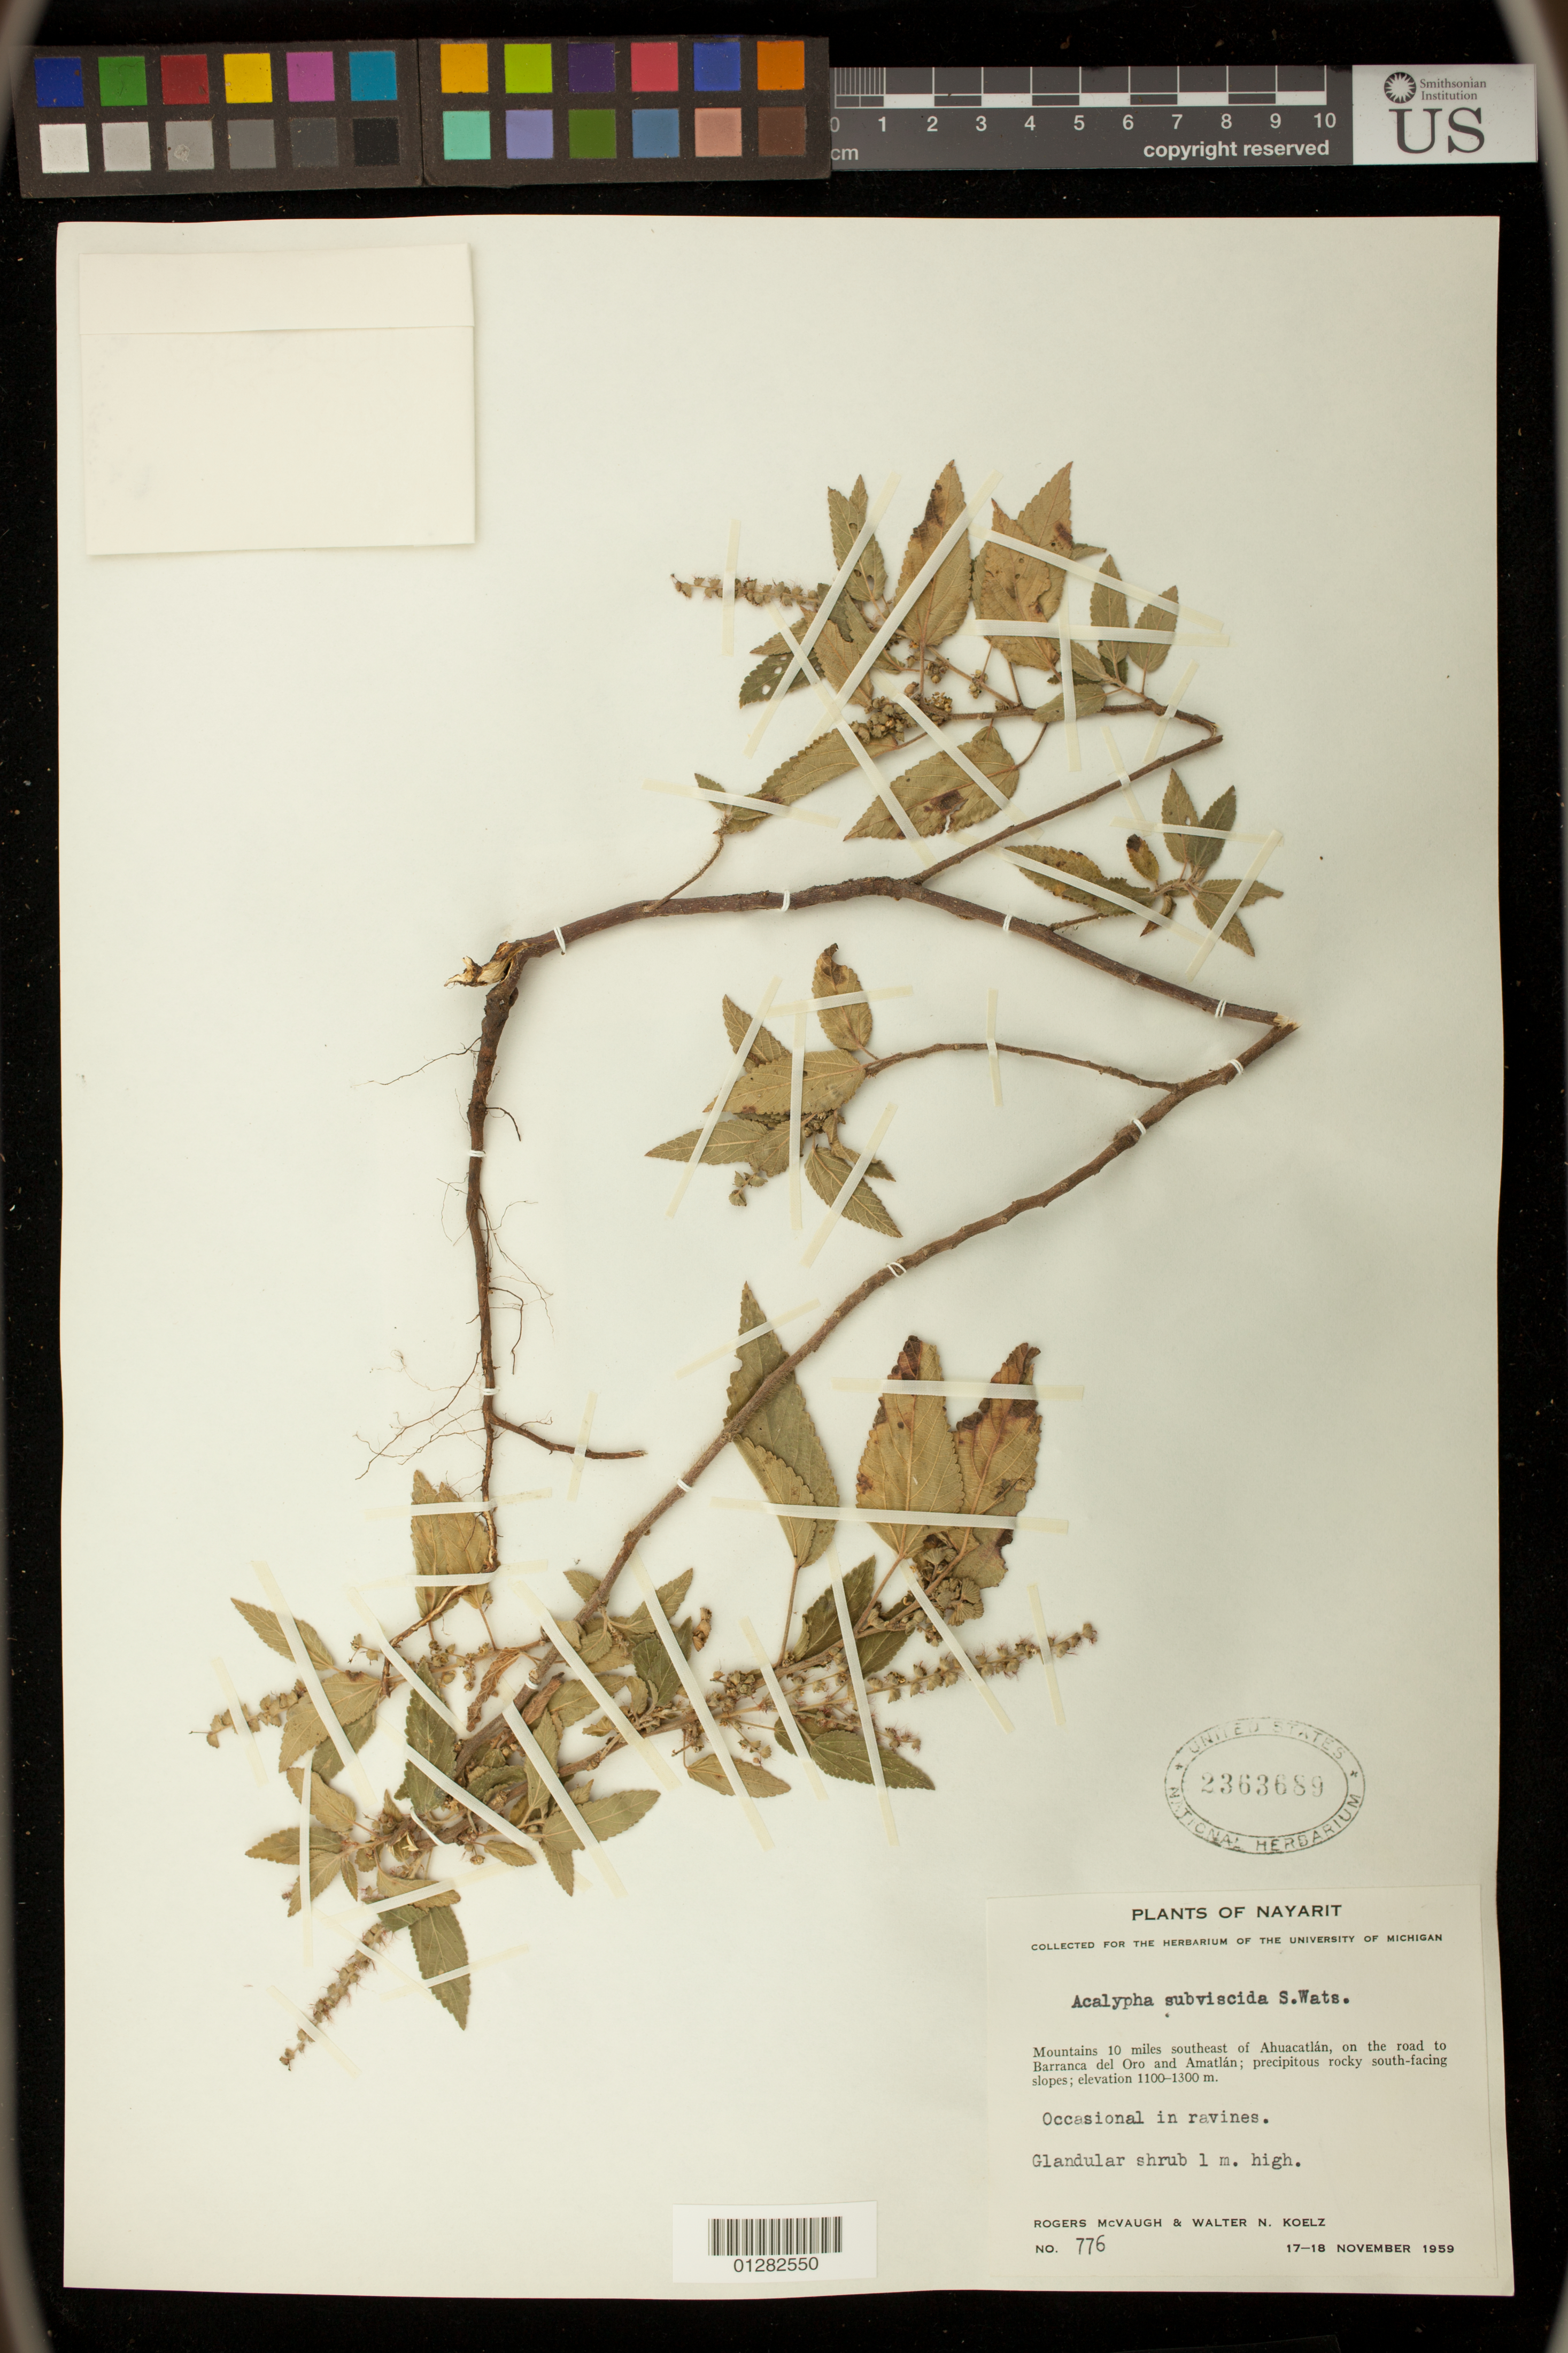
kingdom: Plantae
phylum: Tracheophyta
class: Magnoliopsida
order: Malpighiales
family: Euphorbiaceae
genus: Acalypha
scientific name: Acalypha subviscida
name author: S. Watson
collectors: B. Amable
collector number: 776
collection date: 1959-11-17/1959-11-18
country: Mexico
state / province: Nayarit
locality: Mountains 10 miles southeast of Ahuacatlan, on the road to Barranca del Oro and Amatlan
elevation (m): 1100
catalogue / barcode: US 2363689